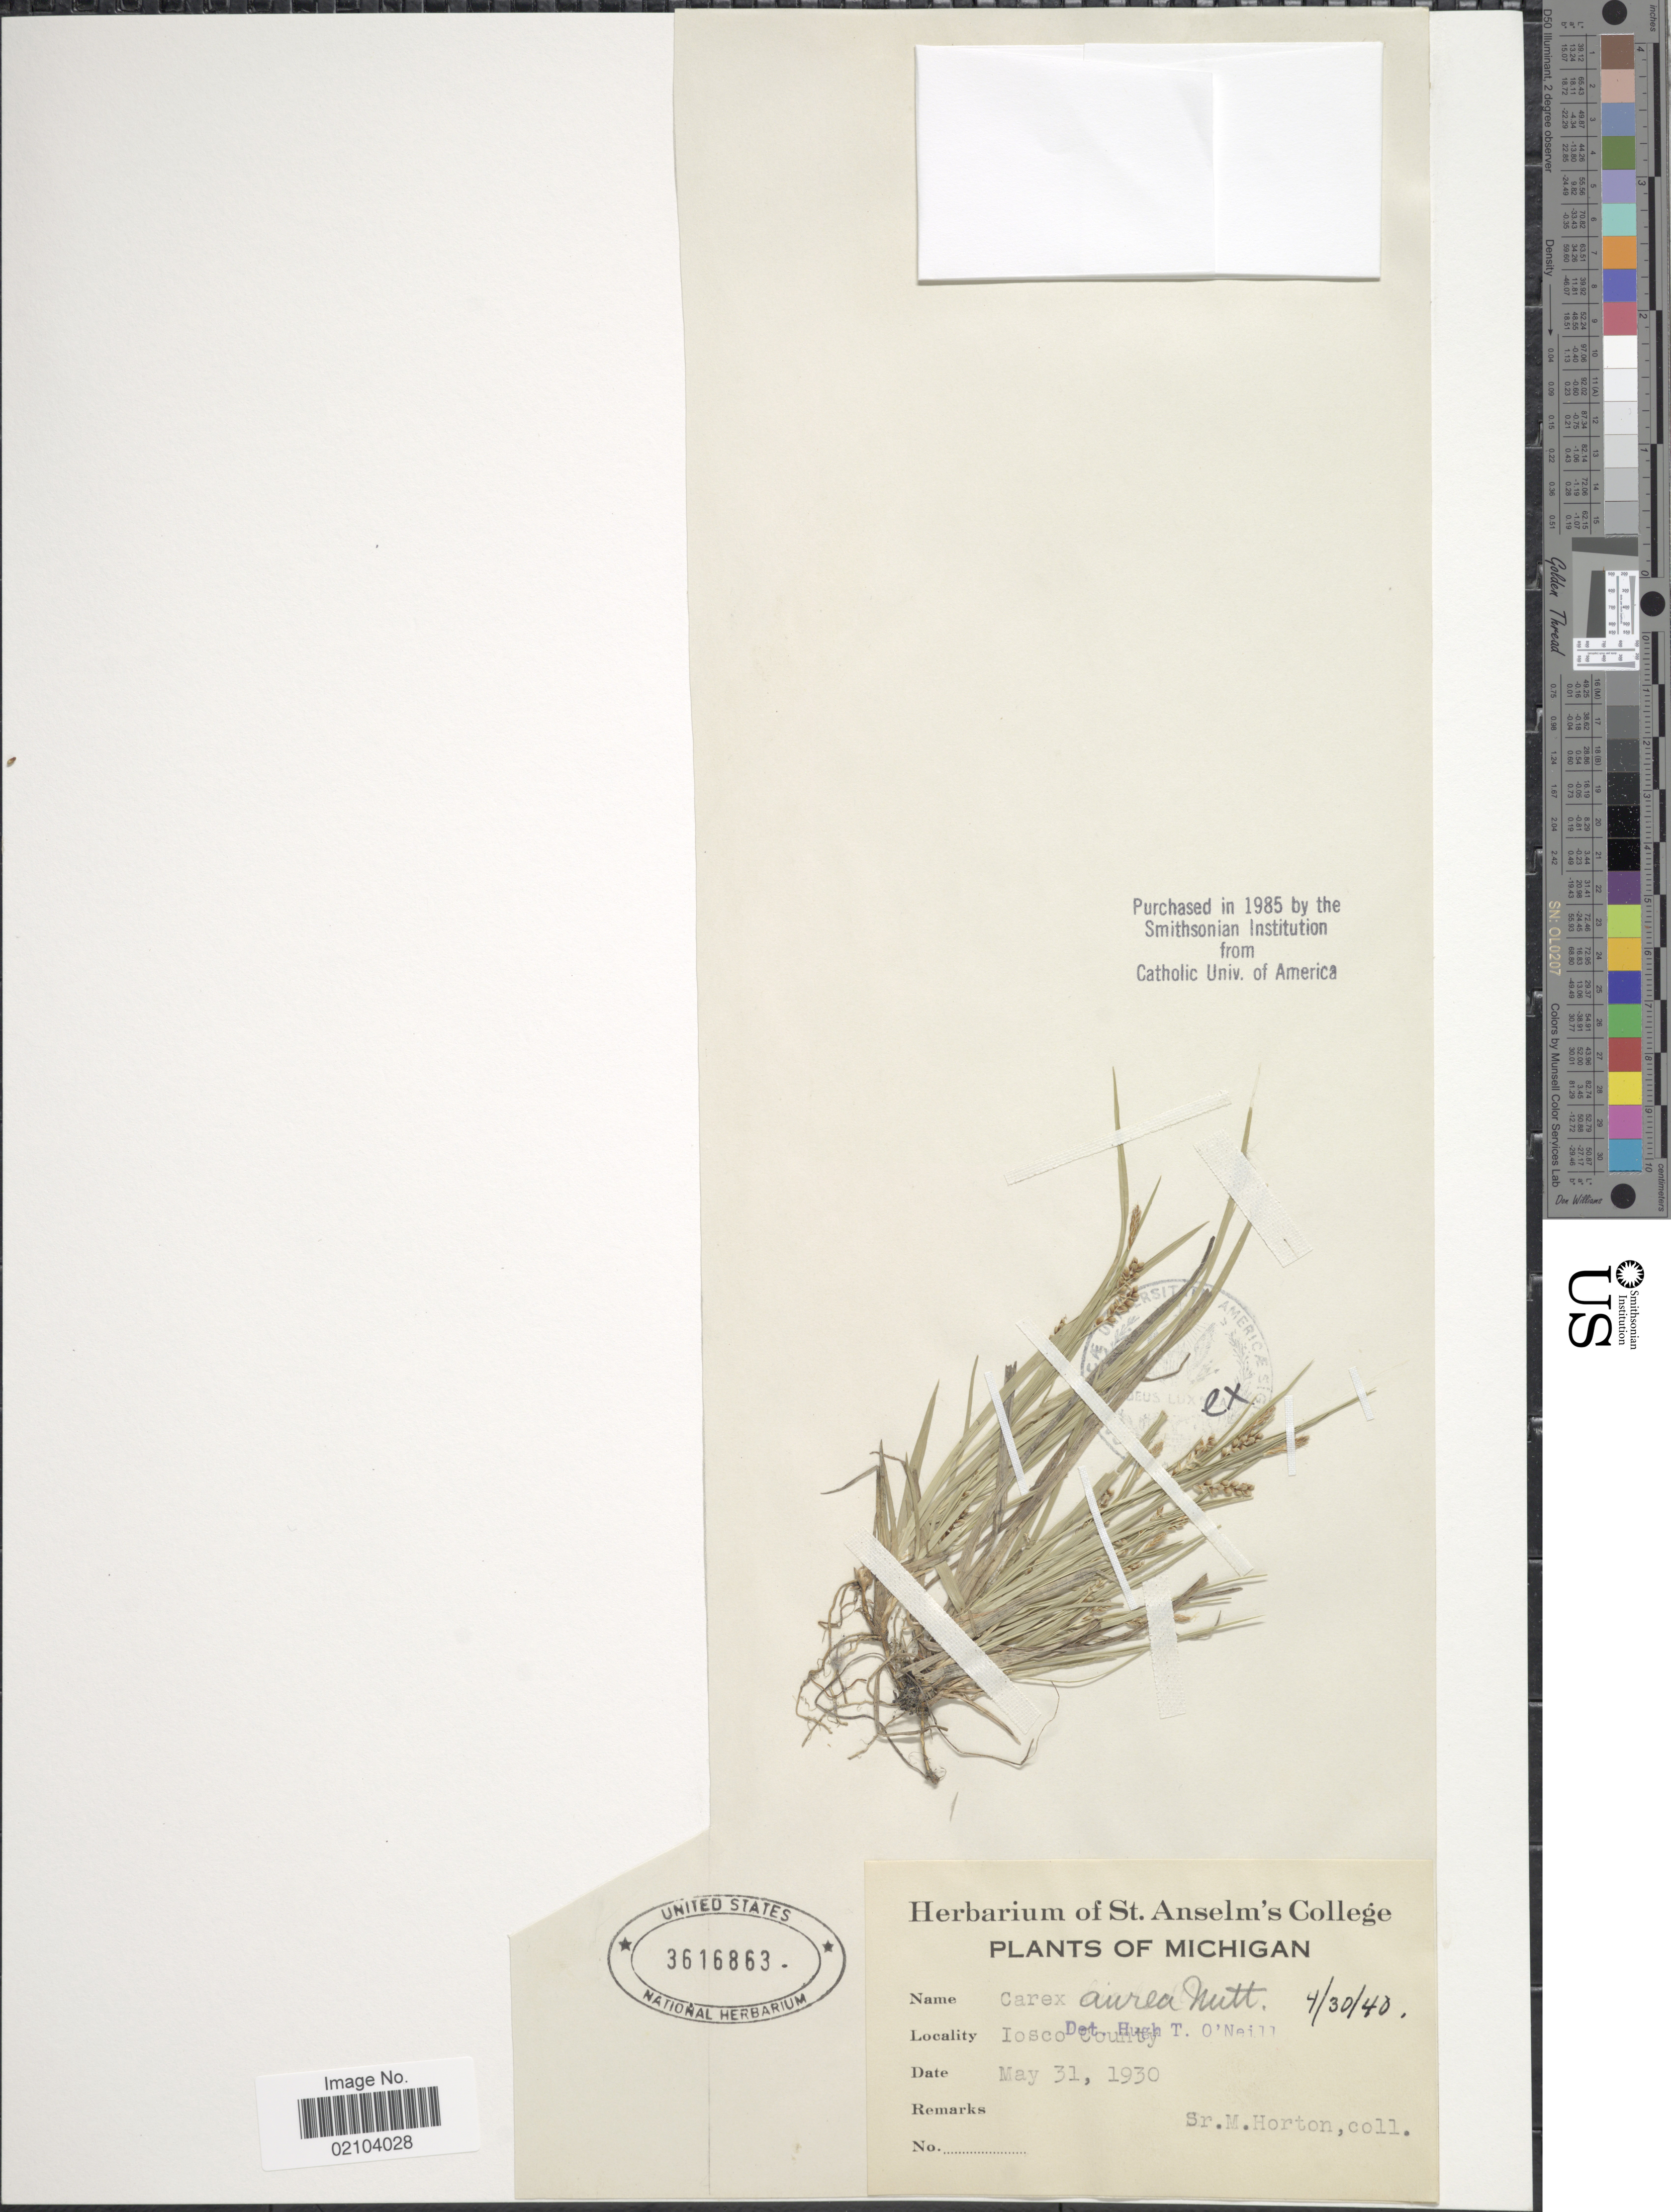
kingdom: Plantae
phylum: Tracheophyta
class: Liliopsida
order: Poales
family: Cyperaceae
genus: Carex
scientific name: Carex aurea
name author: Nutt.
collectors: S. Horton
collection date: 1930-05-31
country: United States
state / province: Michigan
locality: Iosco County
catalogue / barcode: US 3616863